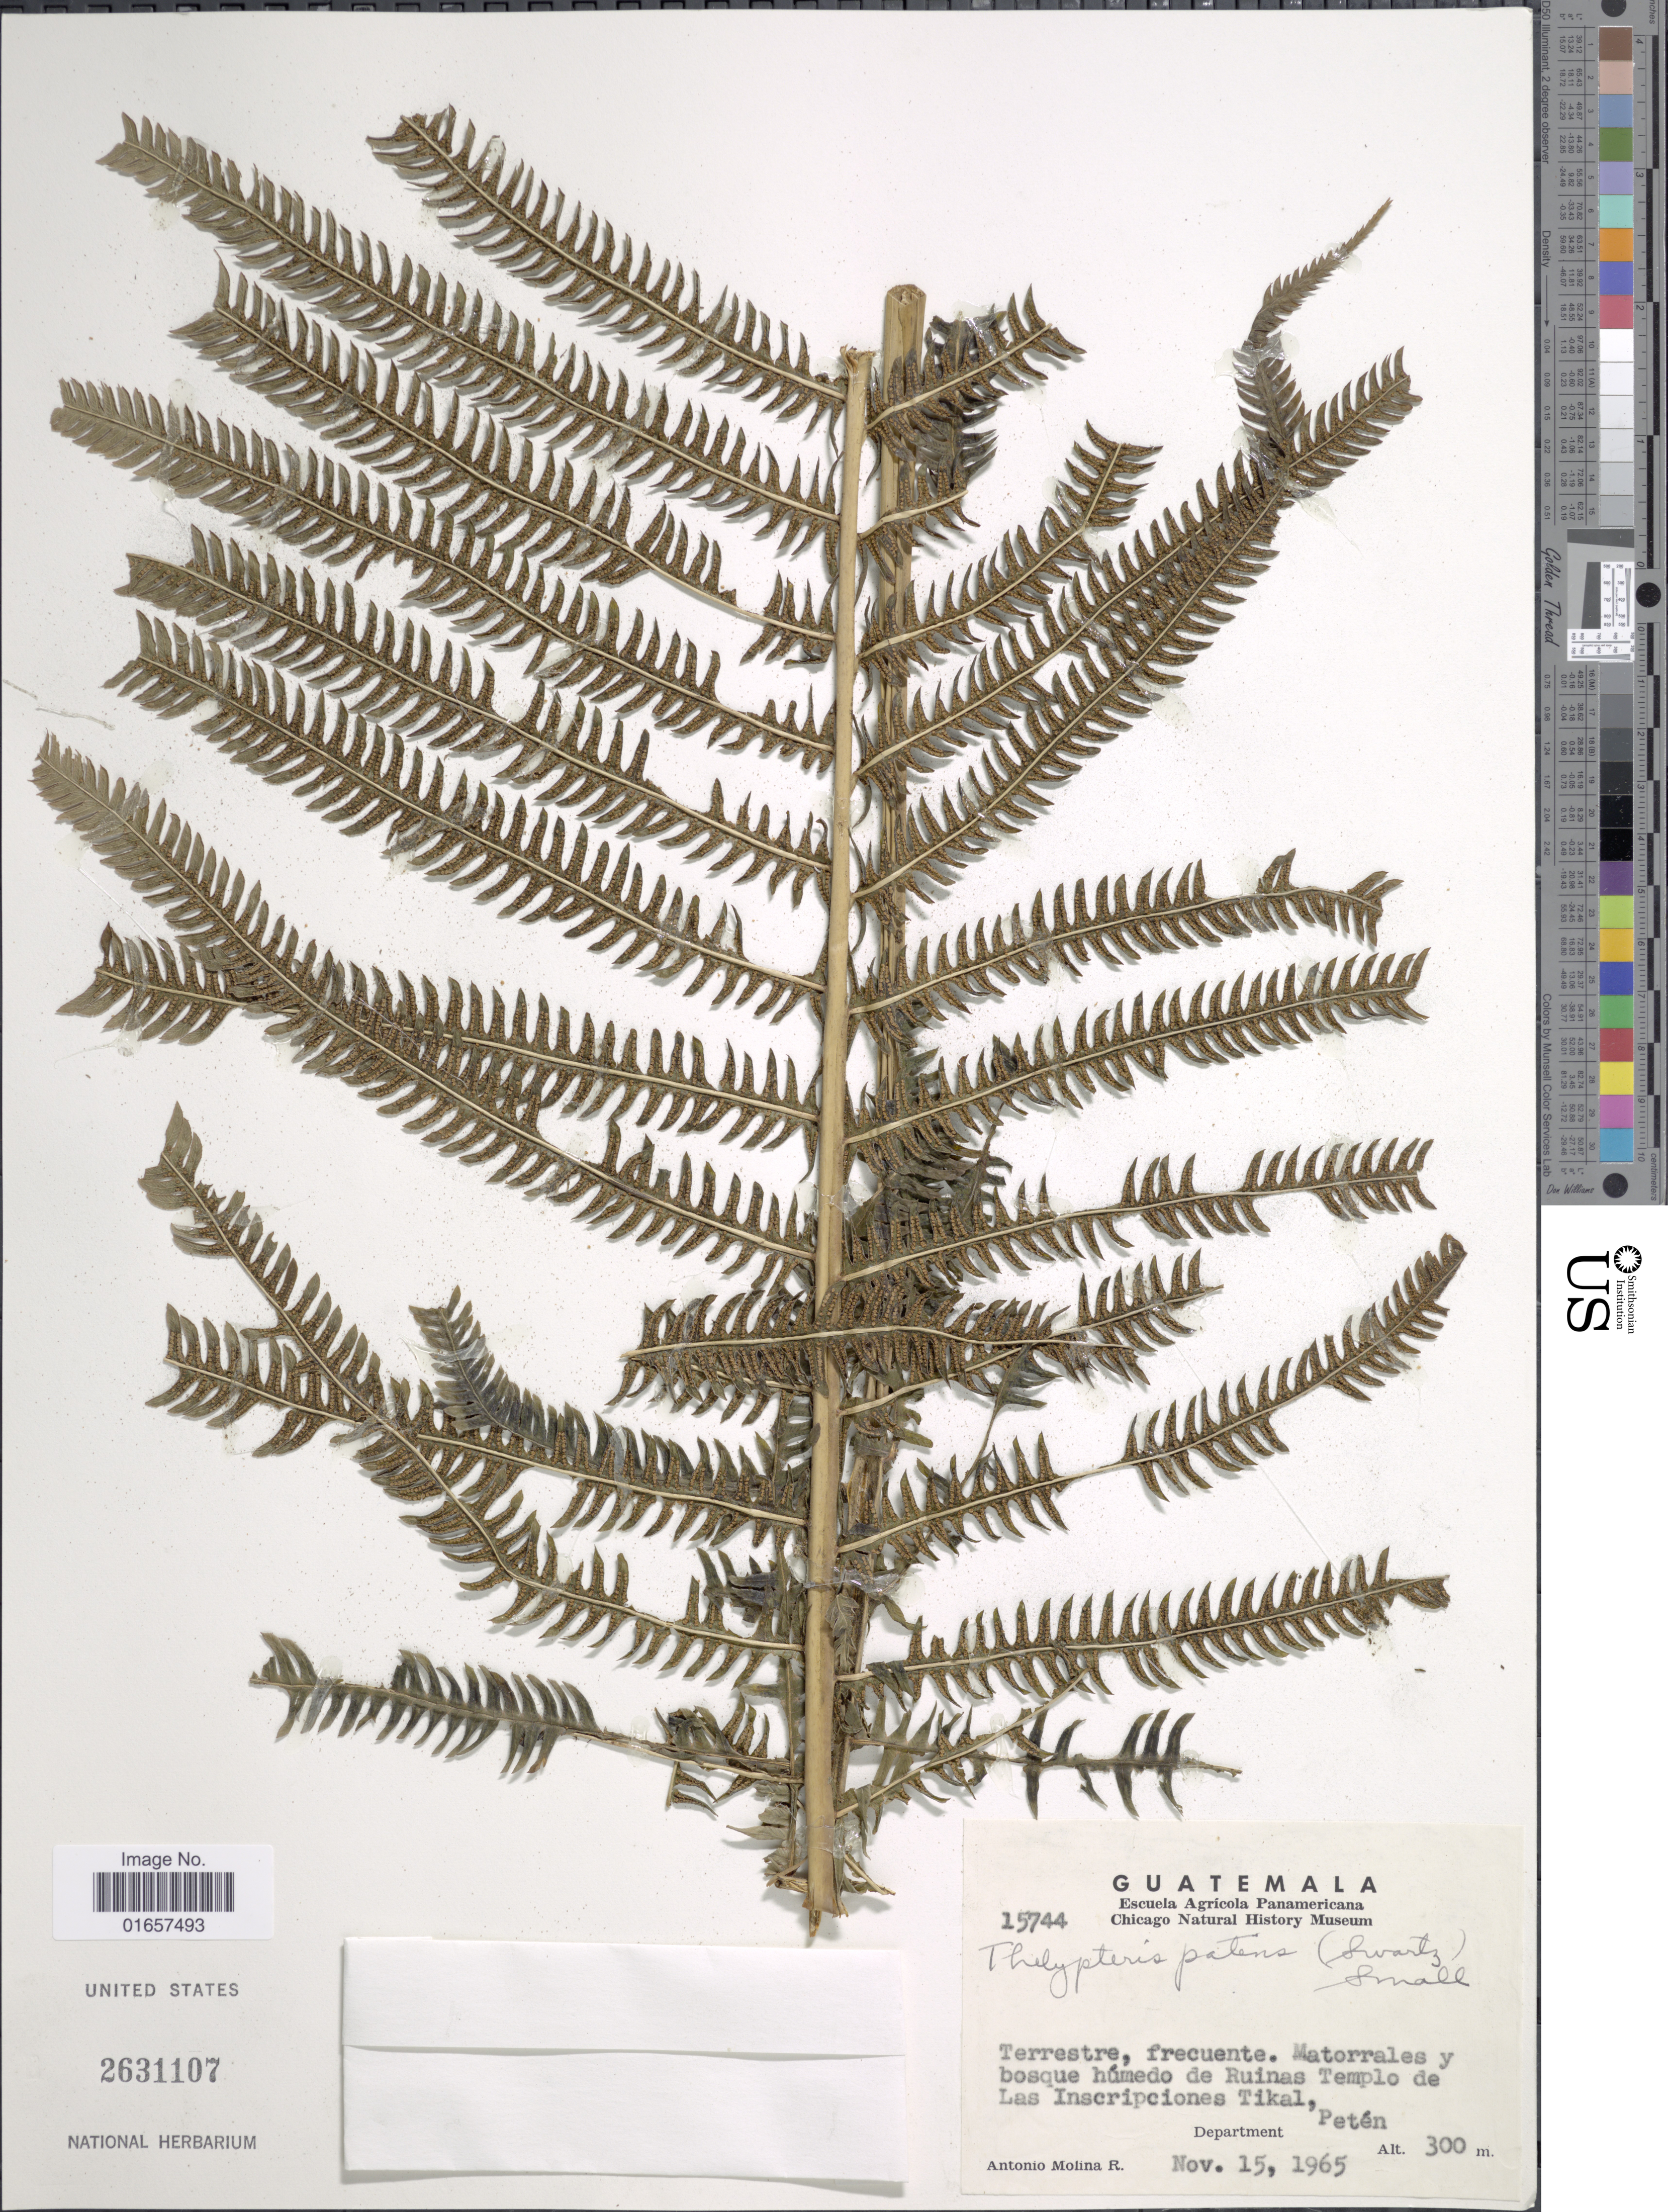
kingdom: Plantae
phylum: Tracheophyta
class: Polypodiopsida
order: Polypodiales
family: Thelypteridaceae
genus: Christella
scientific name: Christella patens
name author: (Sw.) Holttum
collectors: A. Molina R.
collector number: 15744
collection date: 1962-11-15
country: Guatemala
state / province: El Petén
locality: Guatemala, Matorrales u bosque húmedo de Ruinas Templo de Las Inscripciones Tikal, department Petén.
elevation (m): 300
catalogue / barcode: US 2631107